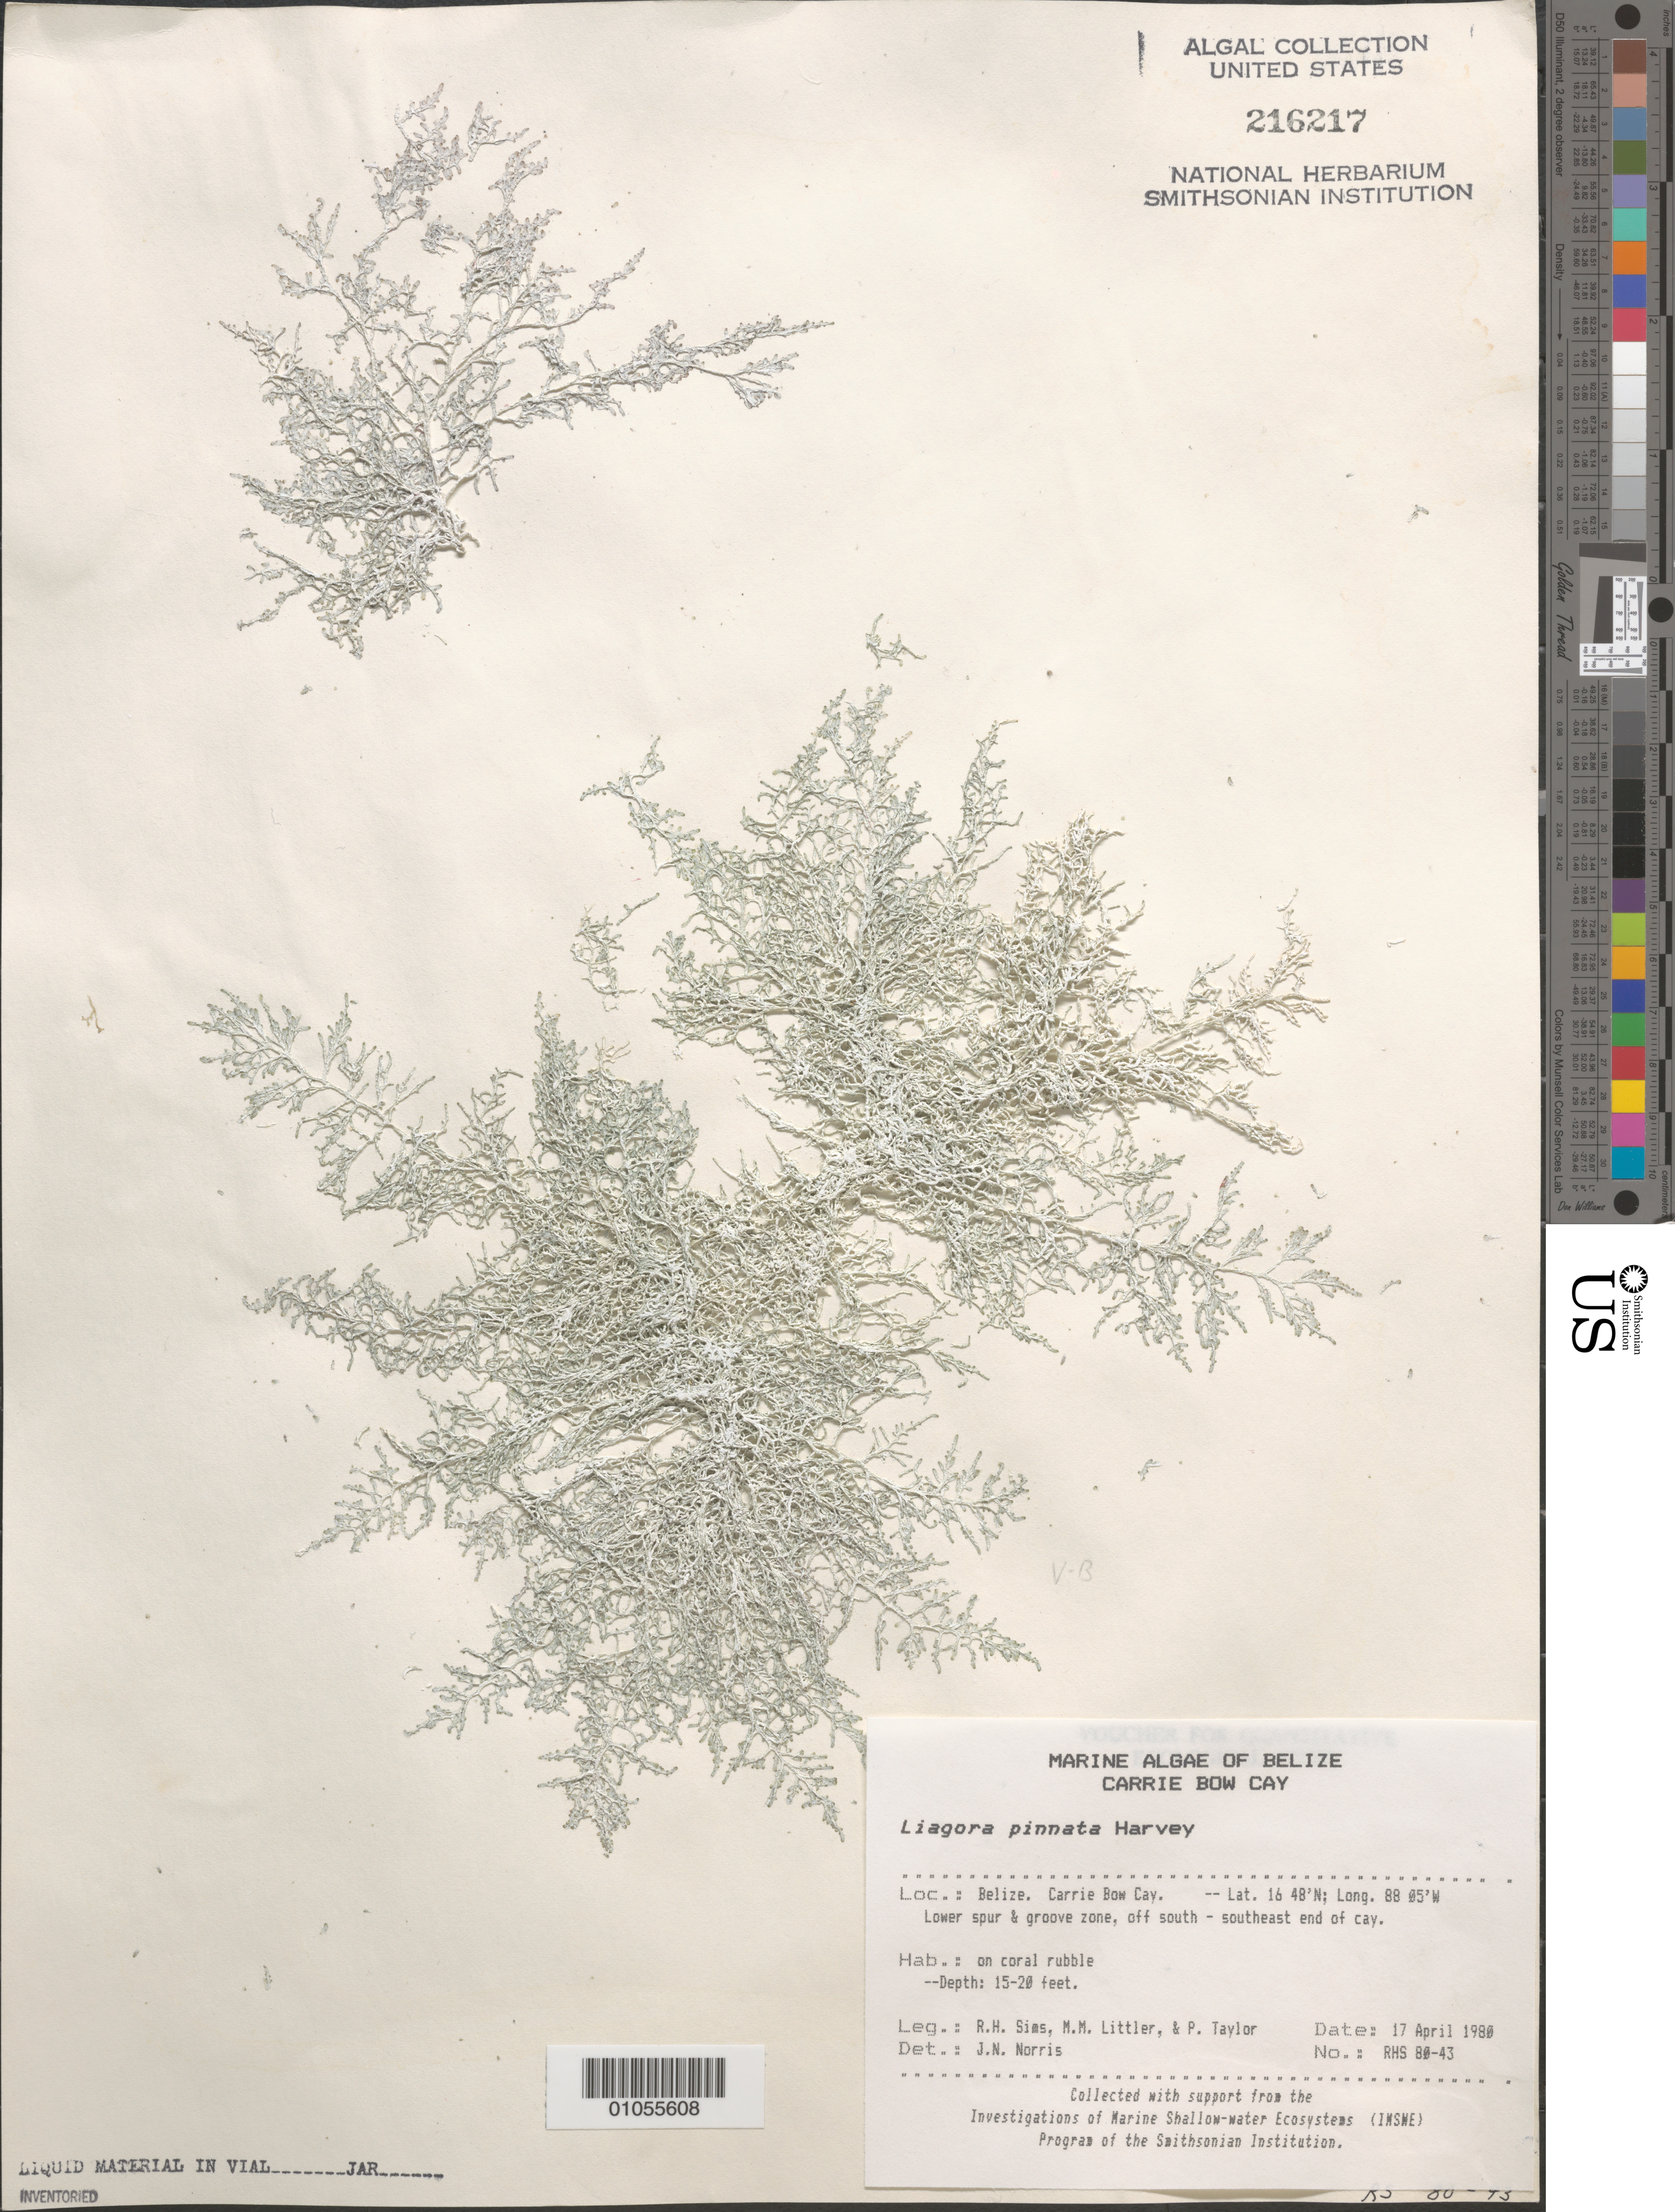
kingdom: Plantae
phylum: Rhodophyta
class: Florideophyceae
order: Nemaliales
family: Liagoraceae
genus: Liagora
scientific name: Liagora pinnata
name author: Harv.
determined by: Norris, James N.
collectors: R. H. Sims, M. M. Littler & P. R. Taylor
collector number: RHS 80-43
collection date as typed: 17 Apr 1980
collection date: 1980-04-17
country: Belize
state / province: Stann Creek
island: Carrie Bow Cay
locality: Lower spur and groove zone, off south southeast end of the cay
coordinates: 16 48'N, 88 05'W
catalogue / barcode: US 216217